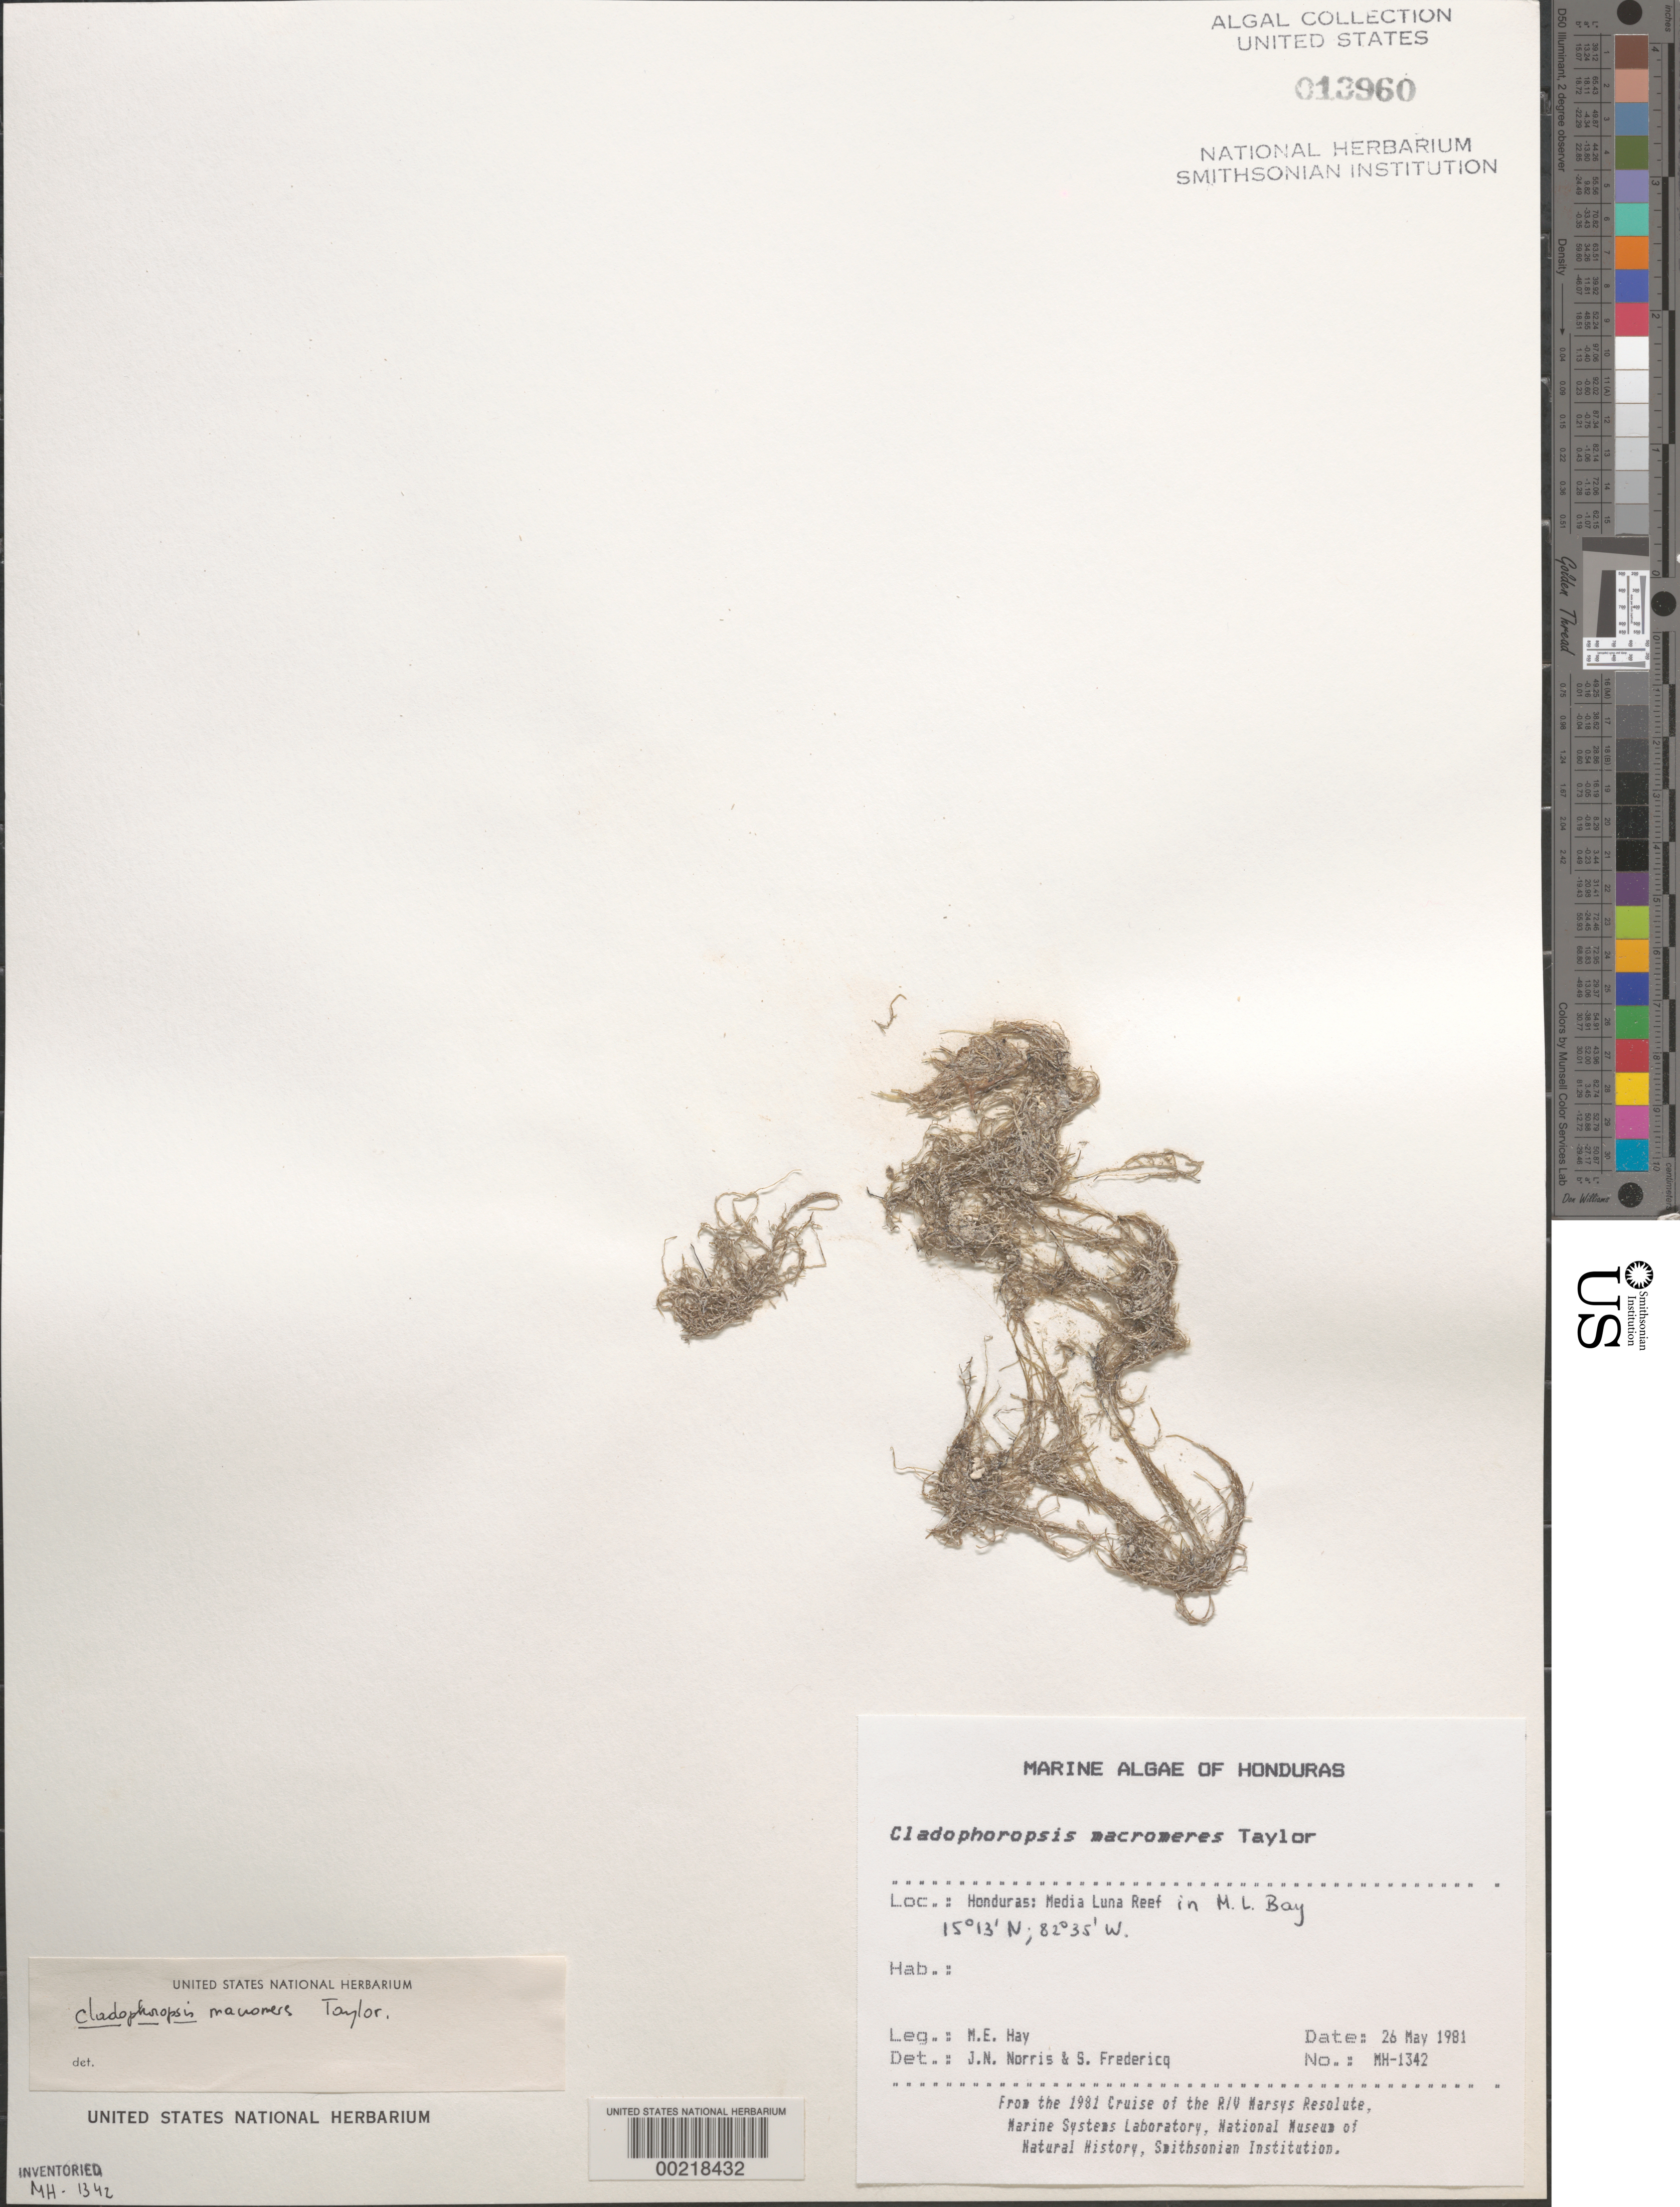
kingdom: Plantae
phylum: Chlorophyta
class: Ulvophyceae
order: Siphonocladales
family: Boodleaceae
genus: Cladophoropsis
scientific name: Cladophoropsis macromeres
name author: W.R. Taylor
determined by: Norris, J. N.; Fredericq, S.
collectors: M. E. Hay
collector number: MEH-1342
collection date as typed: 26 May 1981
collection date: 1981-05-26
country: Honduras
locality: Media Luna Reef, Media Luna Bay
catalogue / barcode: US 13960